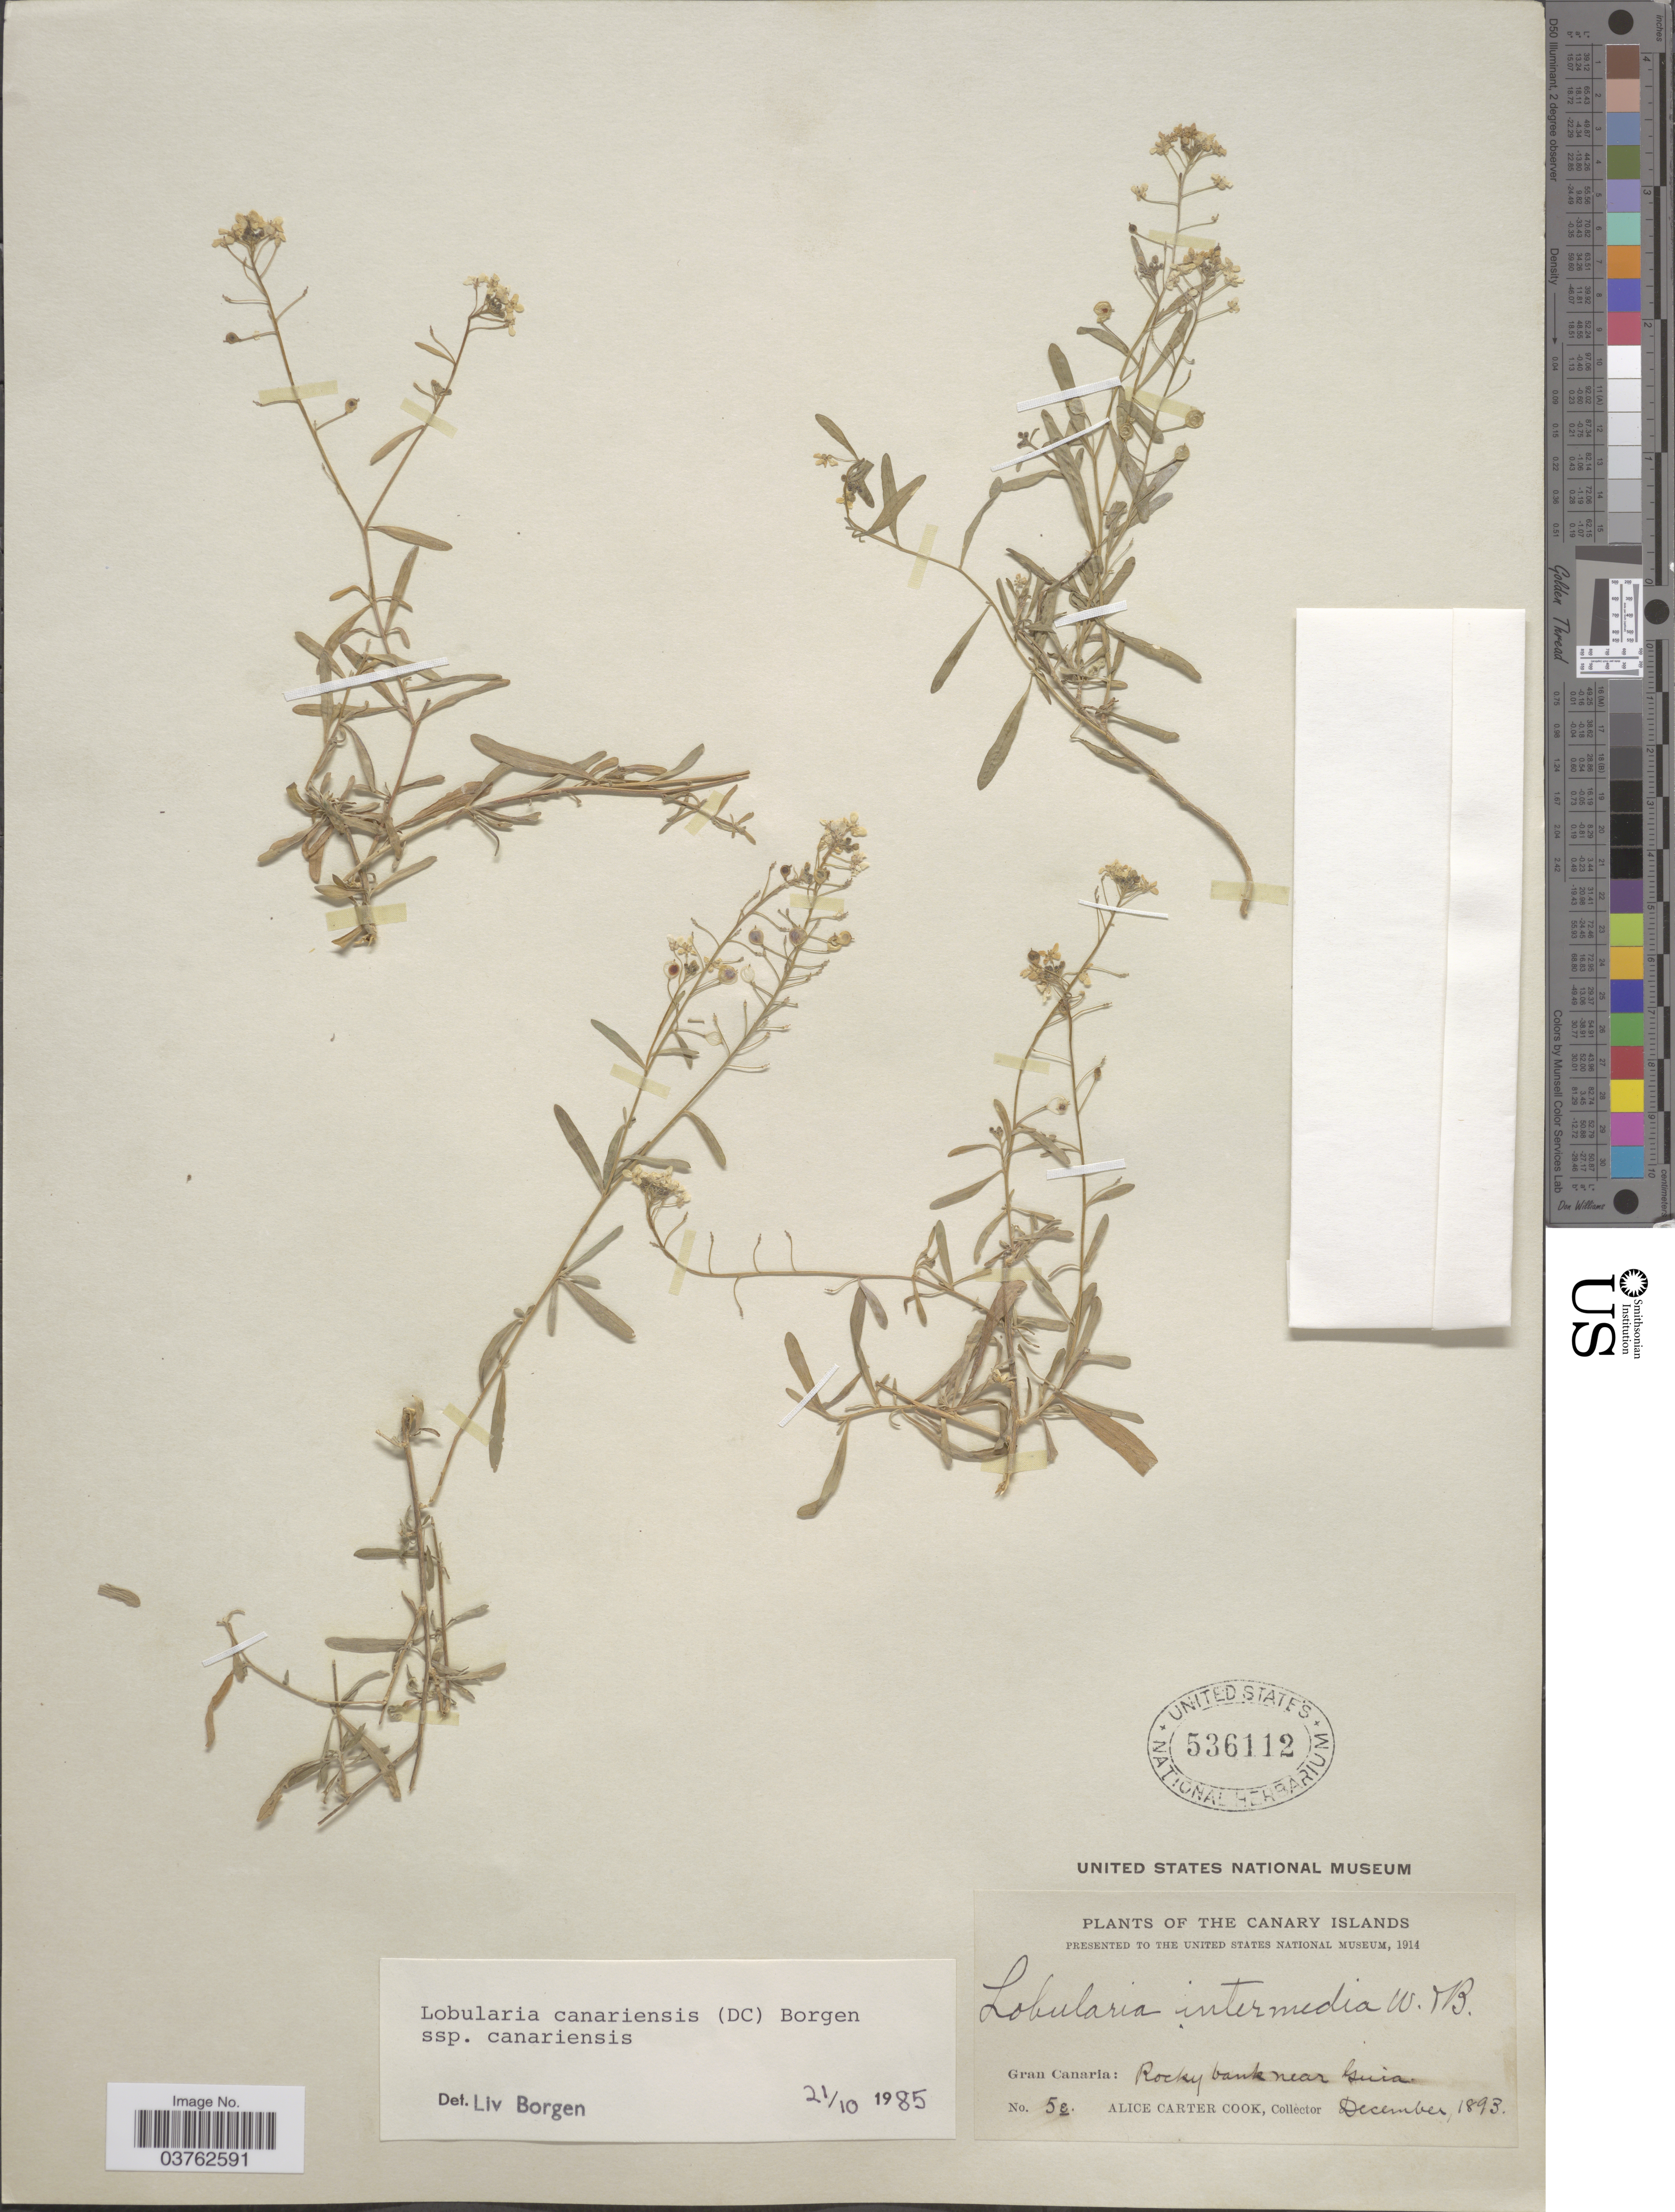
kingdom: Plantae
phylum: Tracheophyta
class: Magnoliopsida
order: Brassicales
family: Brassicaceae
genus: Lobularia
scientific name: Lobularia canariensis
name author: (DC.) L. Borgen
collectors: Alice C. Cook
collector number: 5E.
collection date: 1893-12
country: Spain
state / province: Canarias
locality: The Canary Islands. Gran Canaria: Rocky bank near Guia.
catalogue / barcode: US 536112